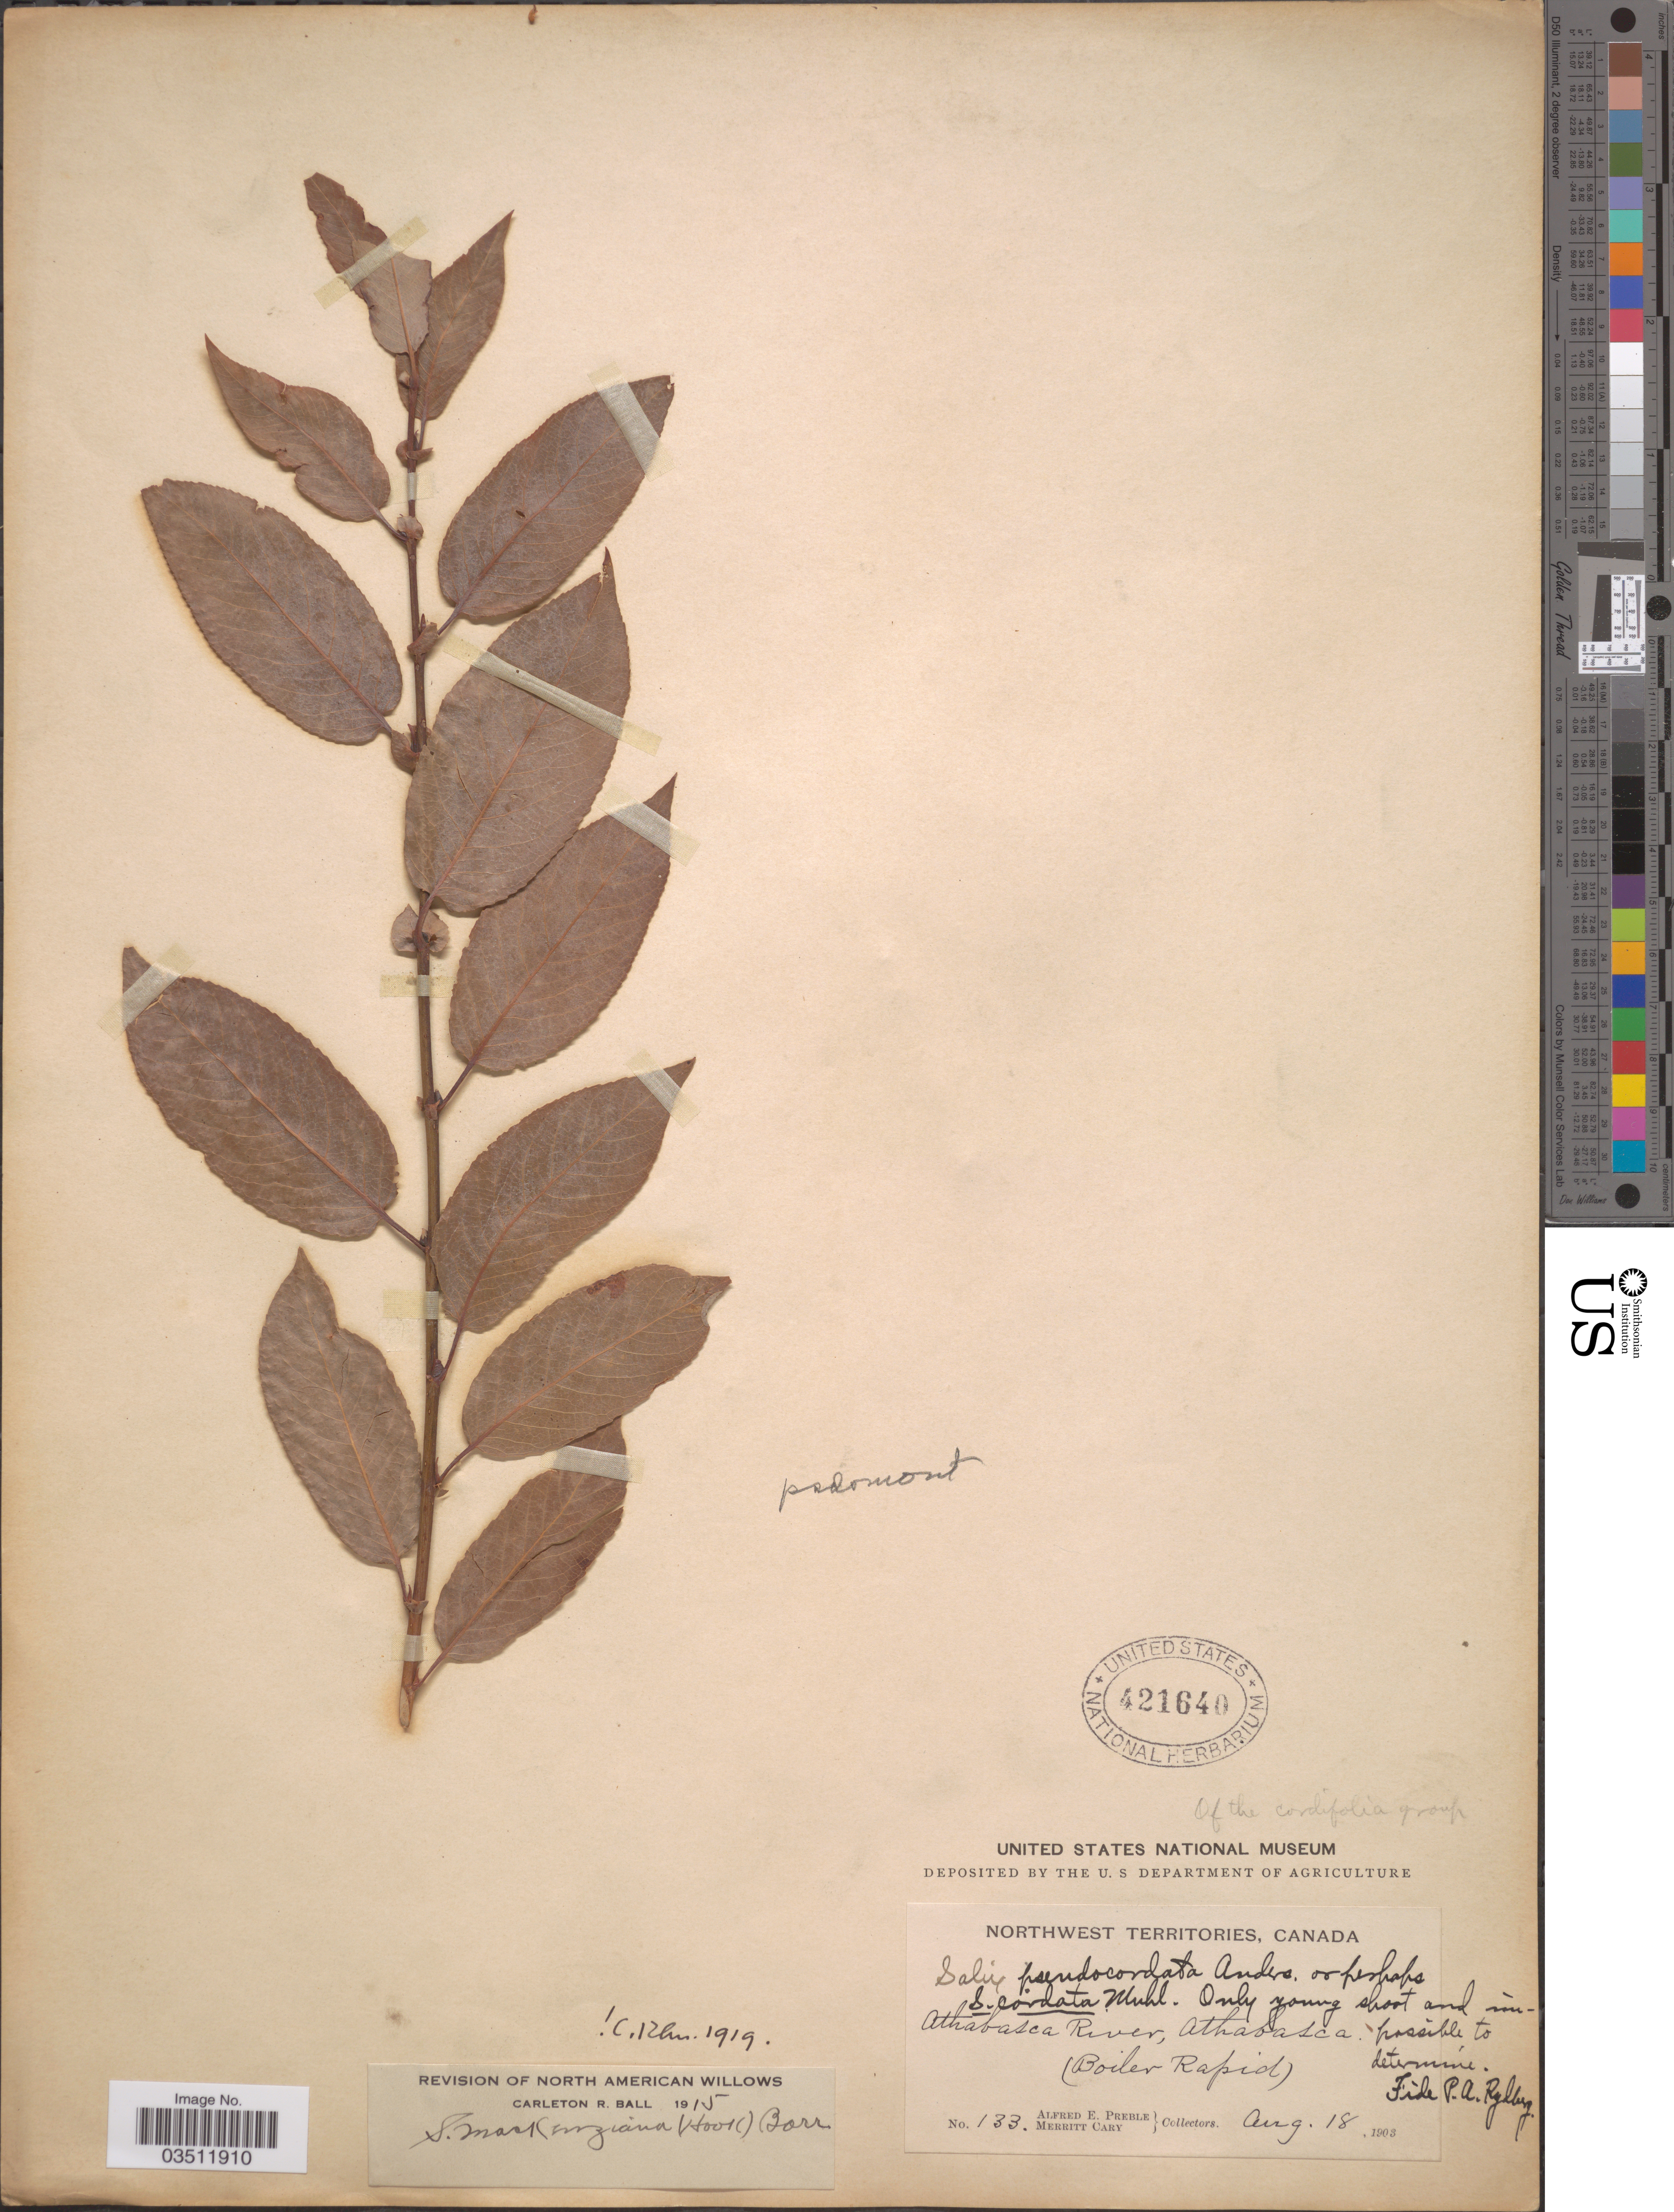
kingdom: Plantae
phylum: Tracheophyta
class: Magnoliopsida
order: Malpighiales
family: Salicaceae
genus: Salix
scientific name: Salix mackenziana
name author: (Hook.) Barratt ex Hook.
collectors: A. Preble & M. Cary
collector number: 133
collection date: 1903-08-18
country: Canada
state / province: Northwest Territories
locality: Athabasca River, Athabasca. (Boiler Rapid).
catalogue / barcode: US 421640